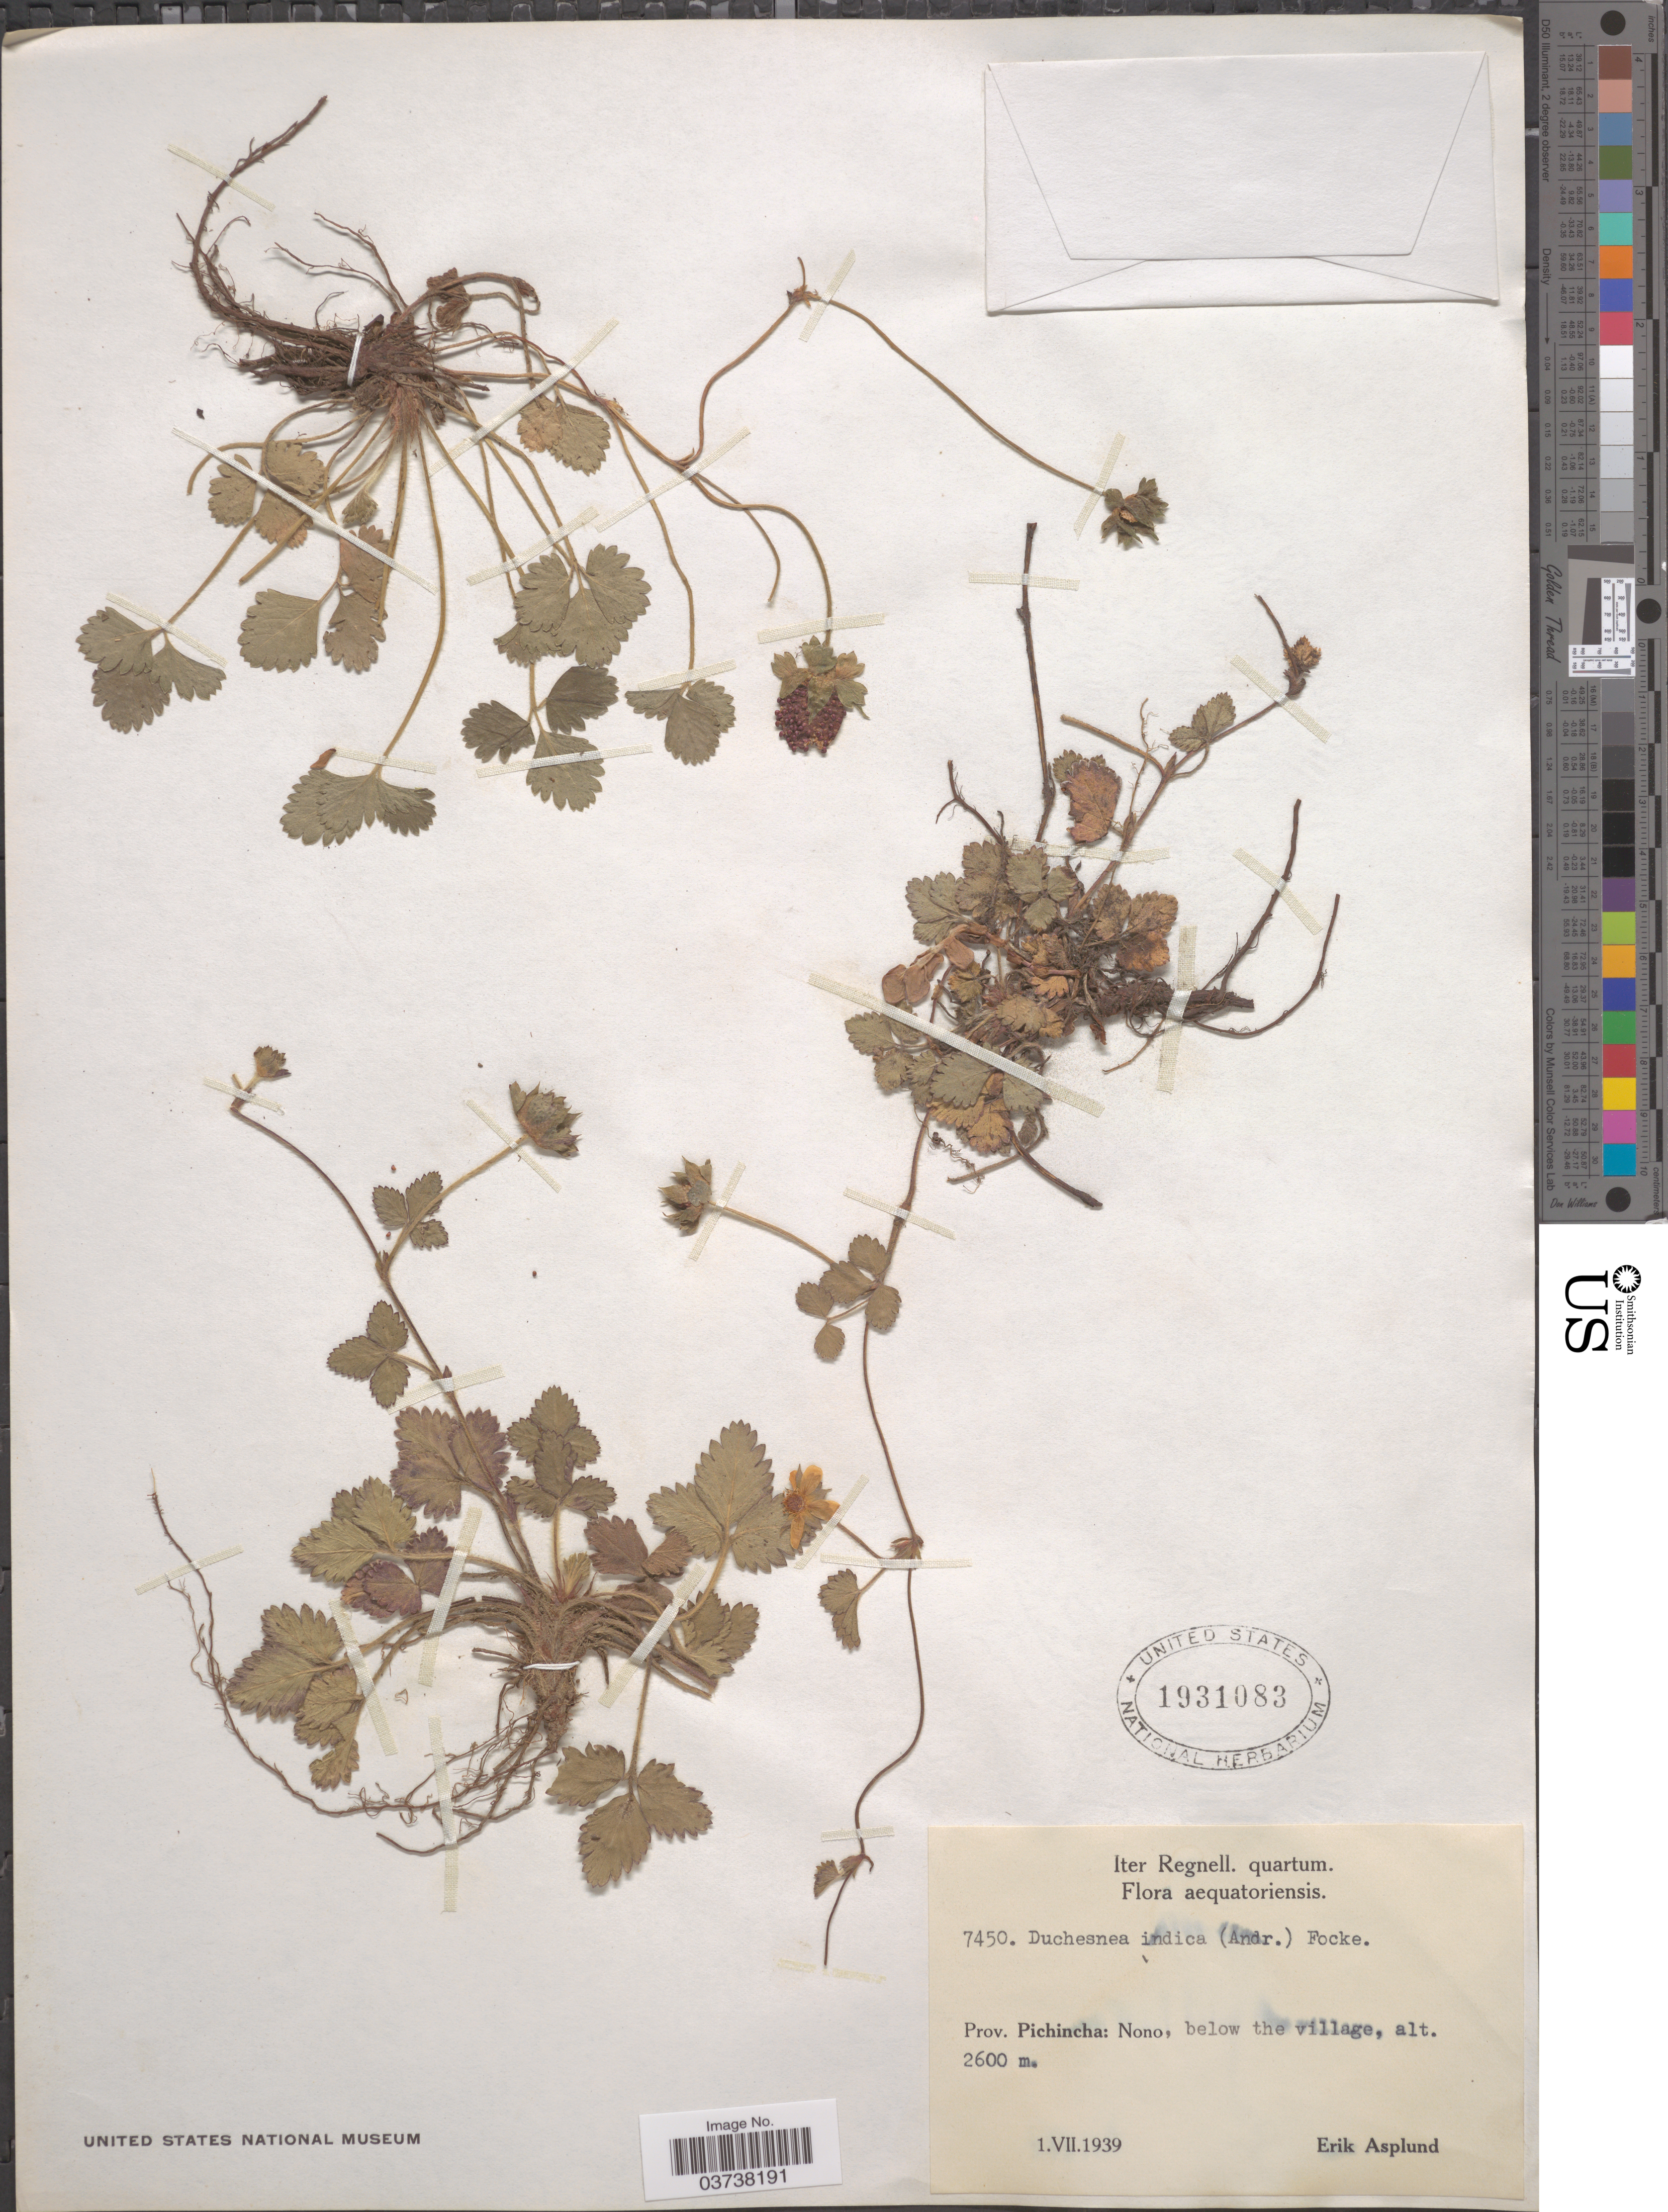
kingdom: Plantae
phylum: Tracheophyta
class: Magnoliopsida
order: Rosales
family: Rosaceae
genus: Potentilla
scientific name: Potentilla indica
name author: (Andrews) Th. Wolf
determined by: Strong, Mark T., (BOT), Smithsonian Institution - National Museum of Natural History (UNITED STATES)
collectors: E. Asplund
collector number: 7450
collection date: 1939-07-01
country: Ecuador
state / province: Pichincha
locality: Aequatoriensis. Nono, below the village.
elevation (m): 2600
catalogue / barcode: US 1931083